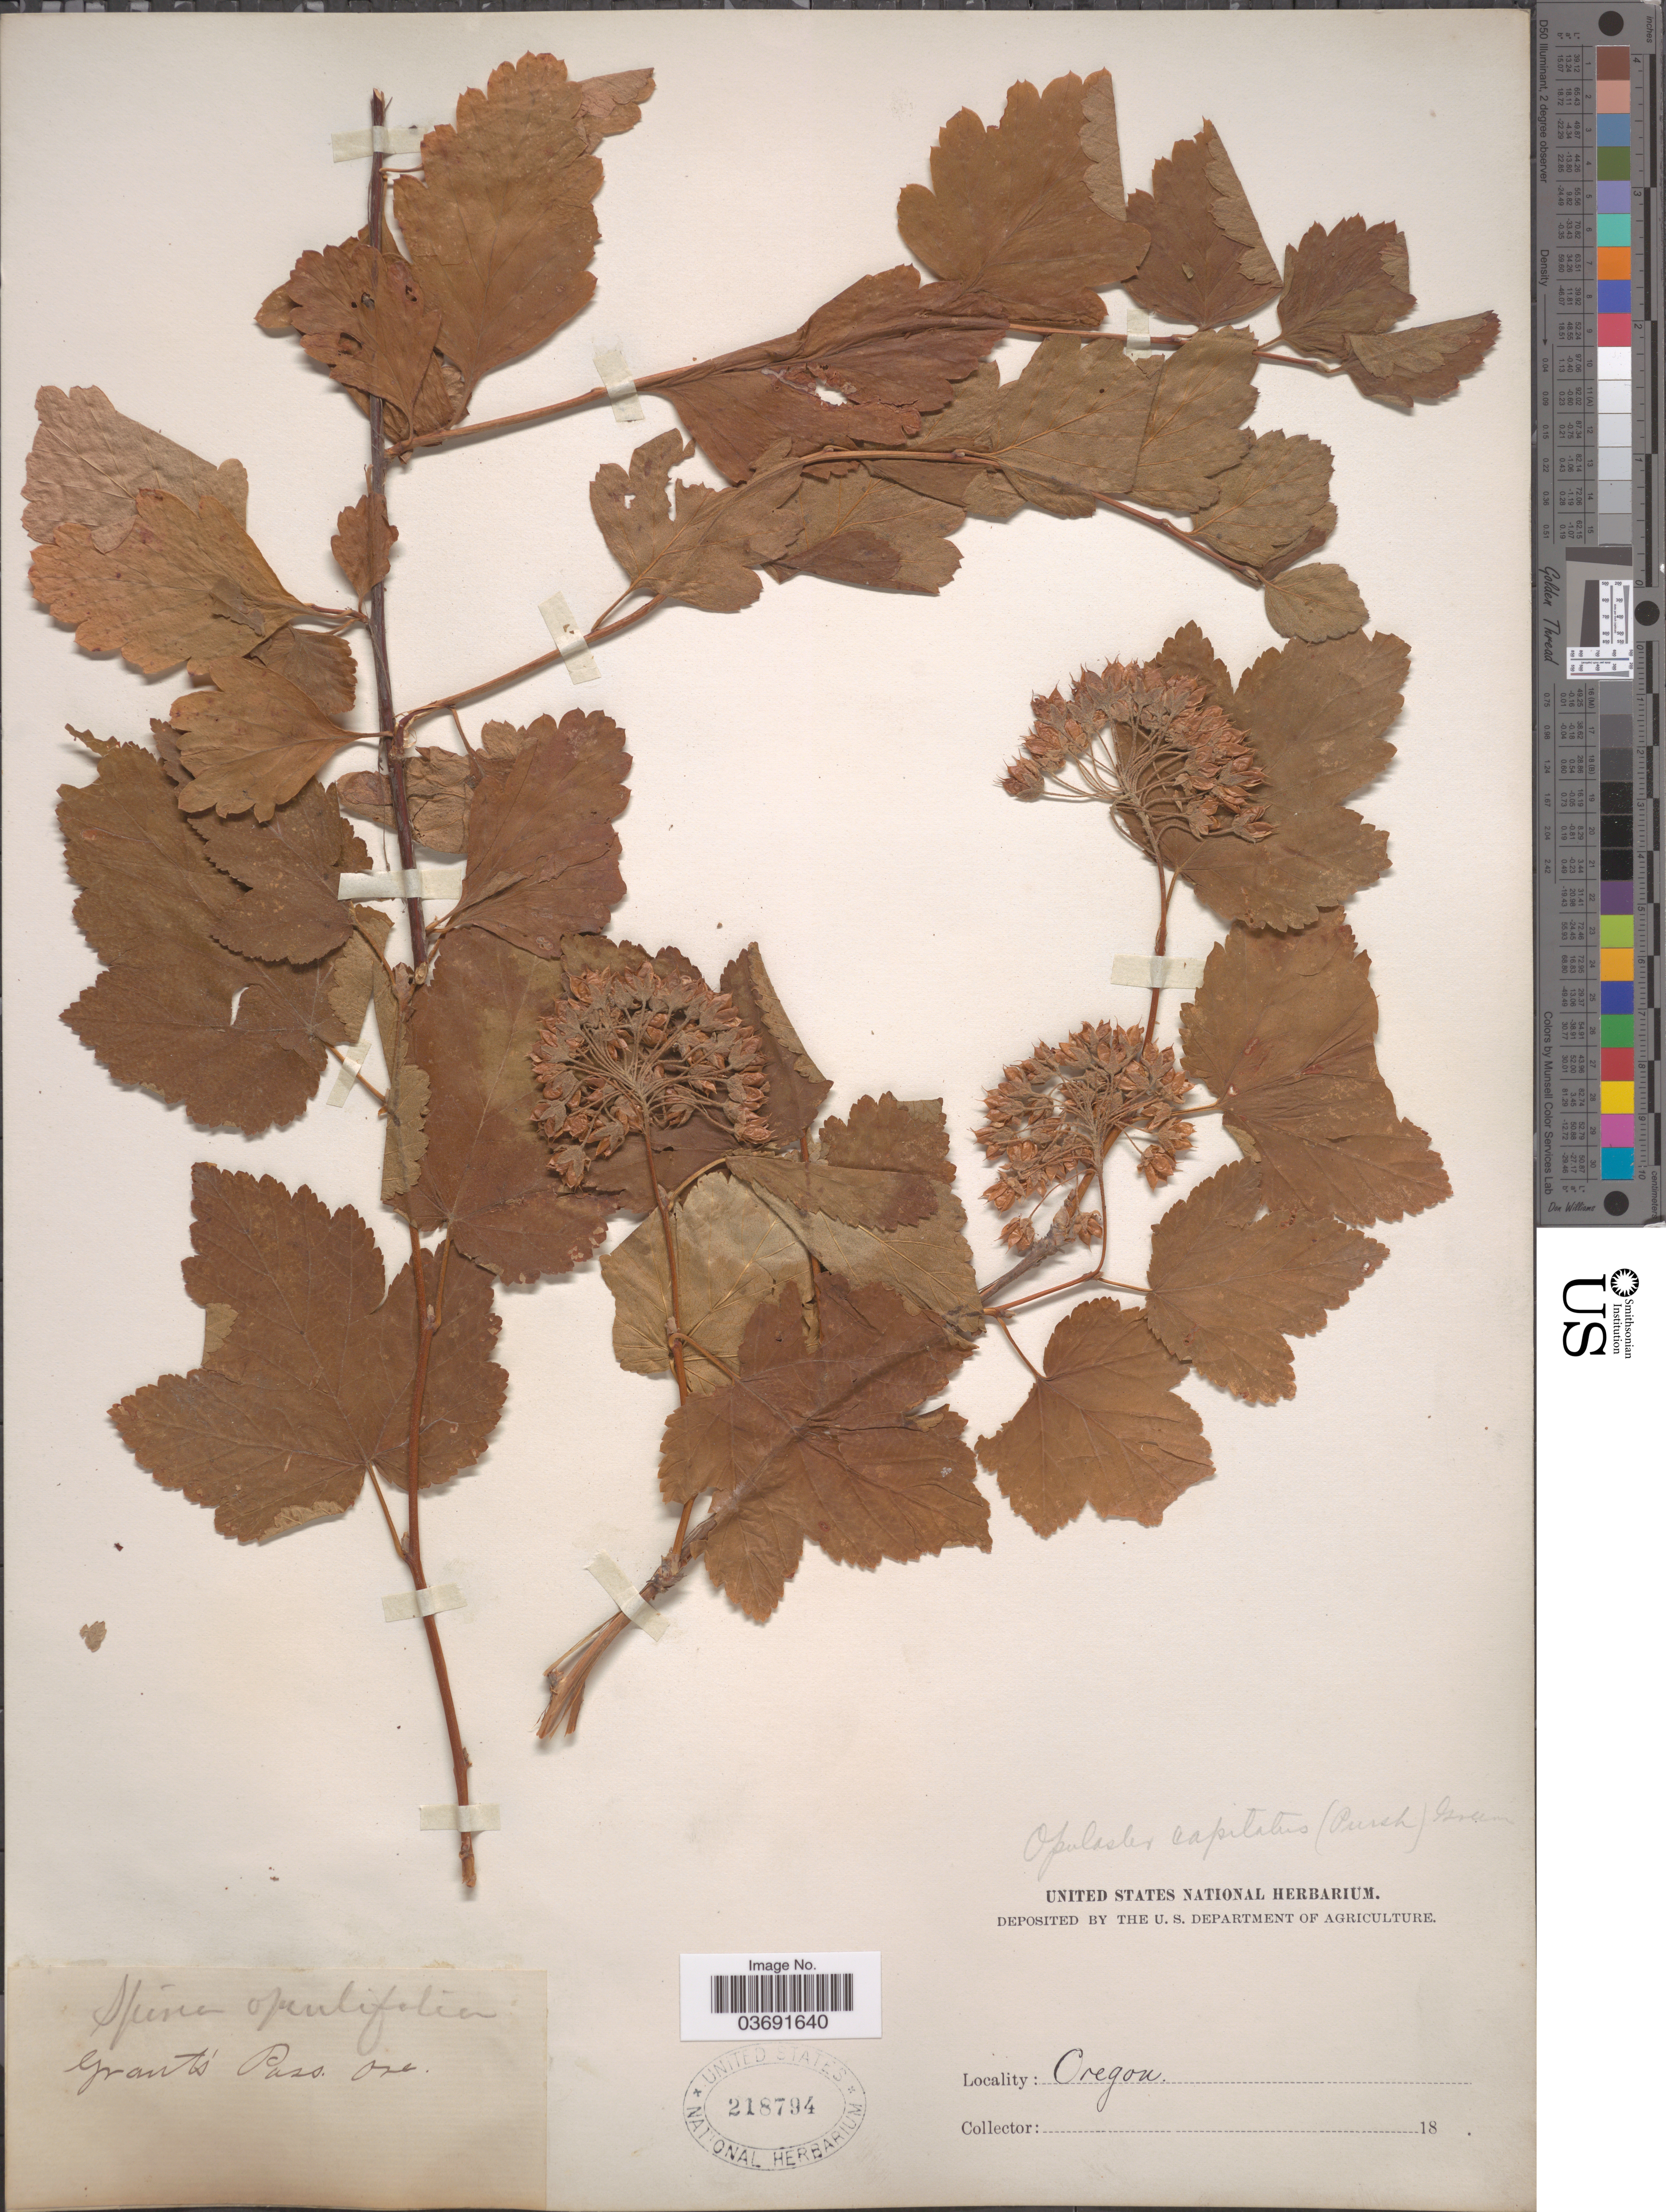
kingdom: Plantae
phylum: Tracheophyta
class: Magnoliopsida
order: Rosales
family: Rosaceae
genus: Physocarpus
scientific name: Physocarpus capitatus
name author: (Pursh) Kuntze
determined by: Strong, Mark T., (BOT), Smithsonian Institution - National Museum of Natural History (UNITED STATES)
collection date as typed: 18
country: United States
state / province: Oregon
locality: Grant's Pass.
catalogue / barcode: US 218794